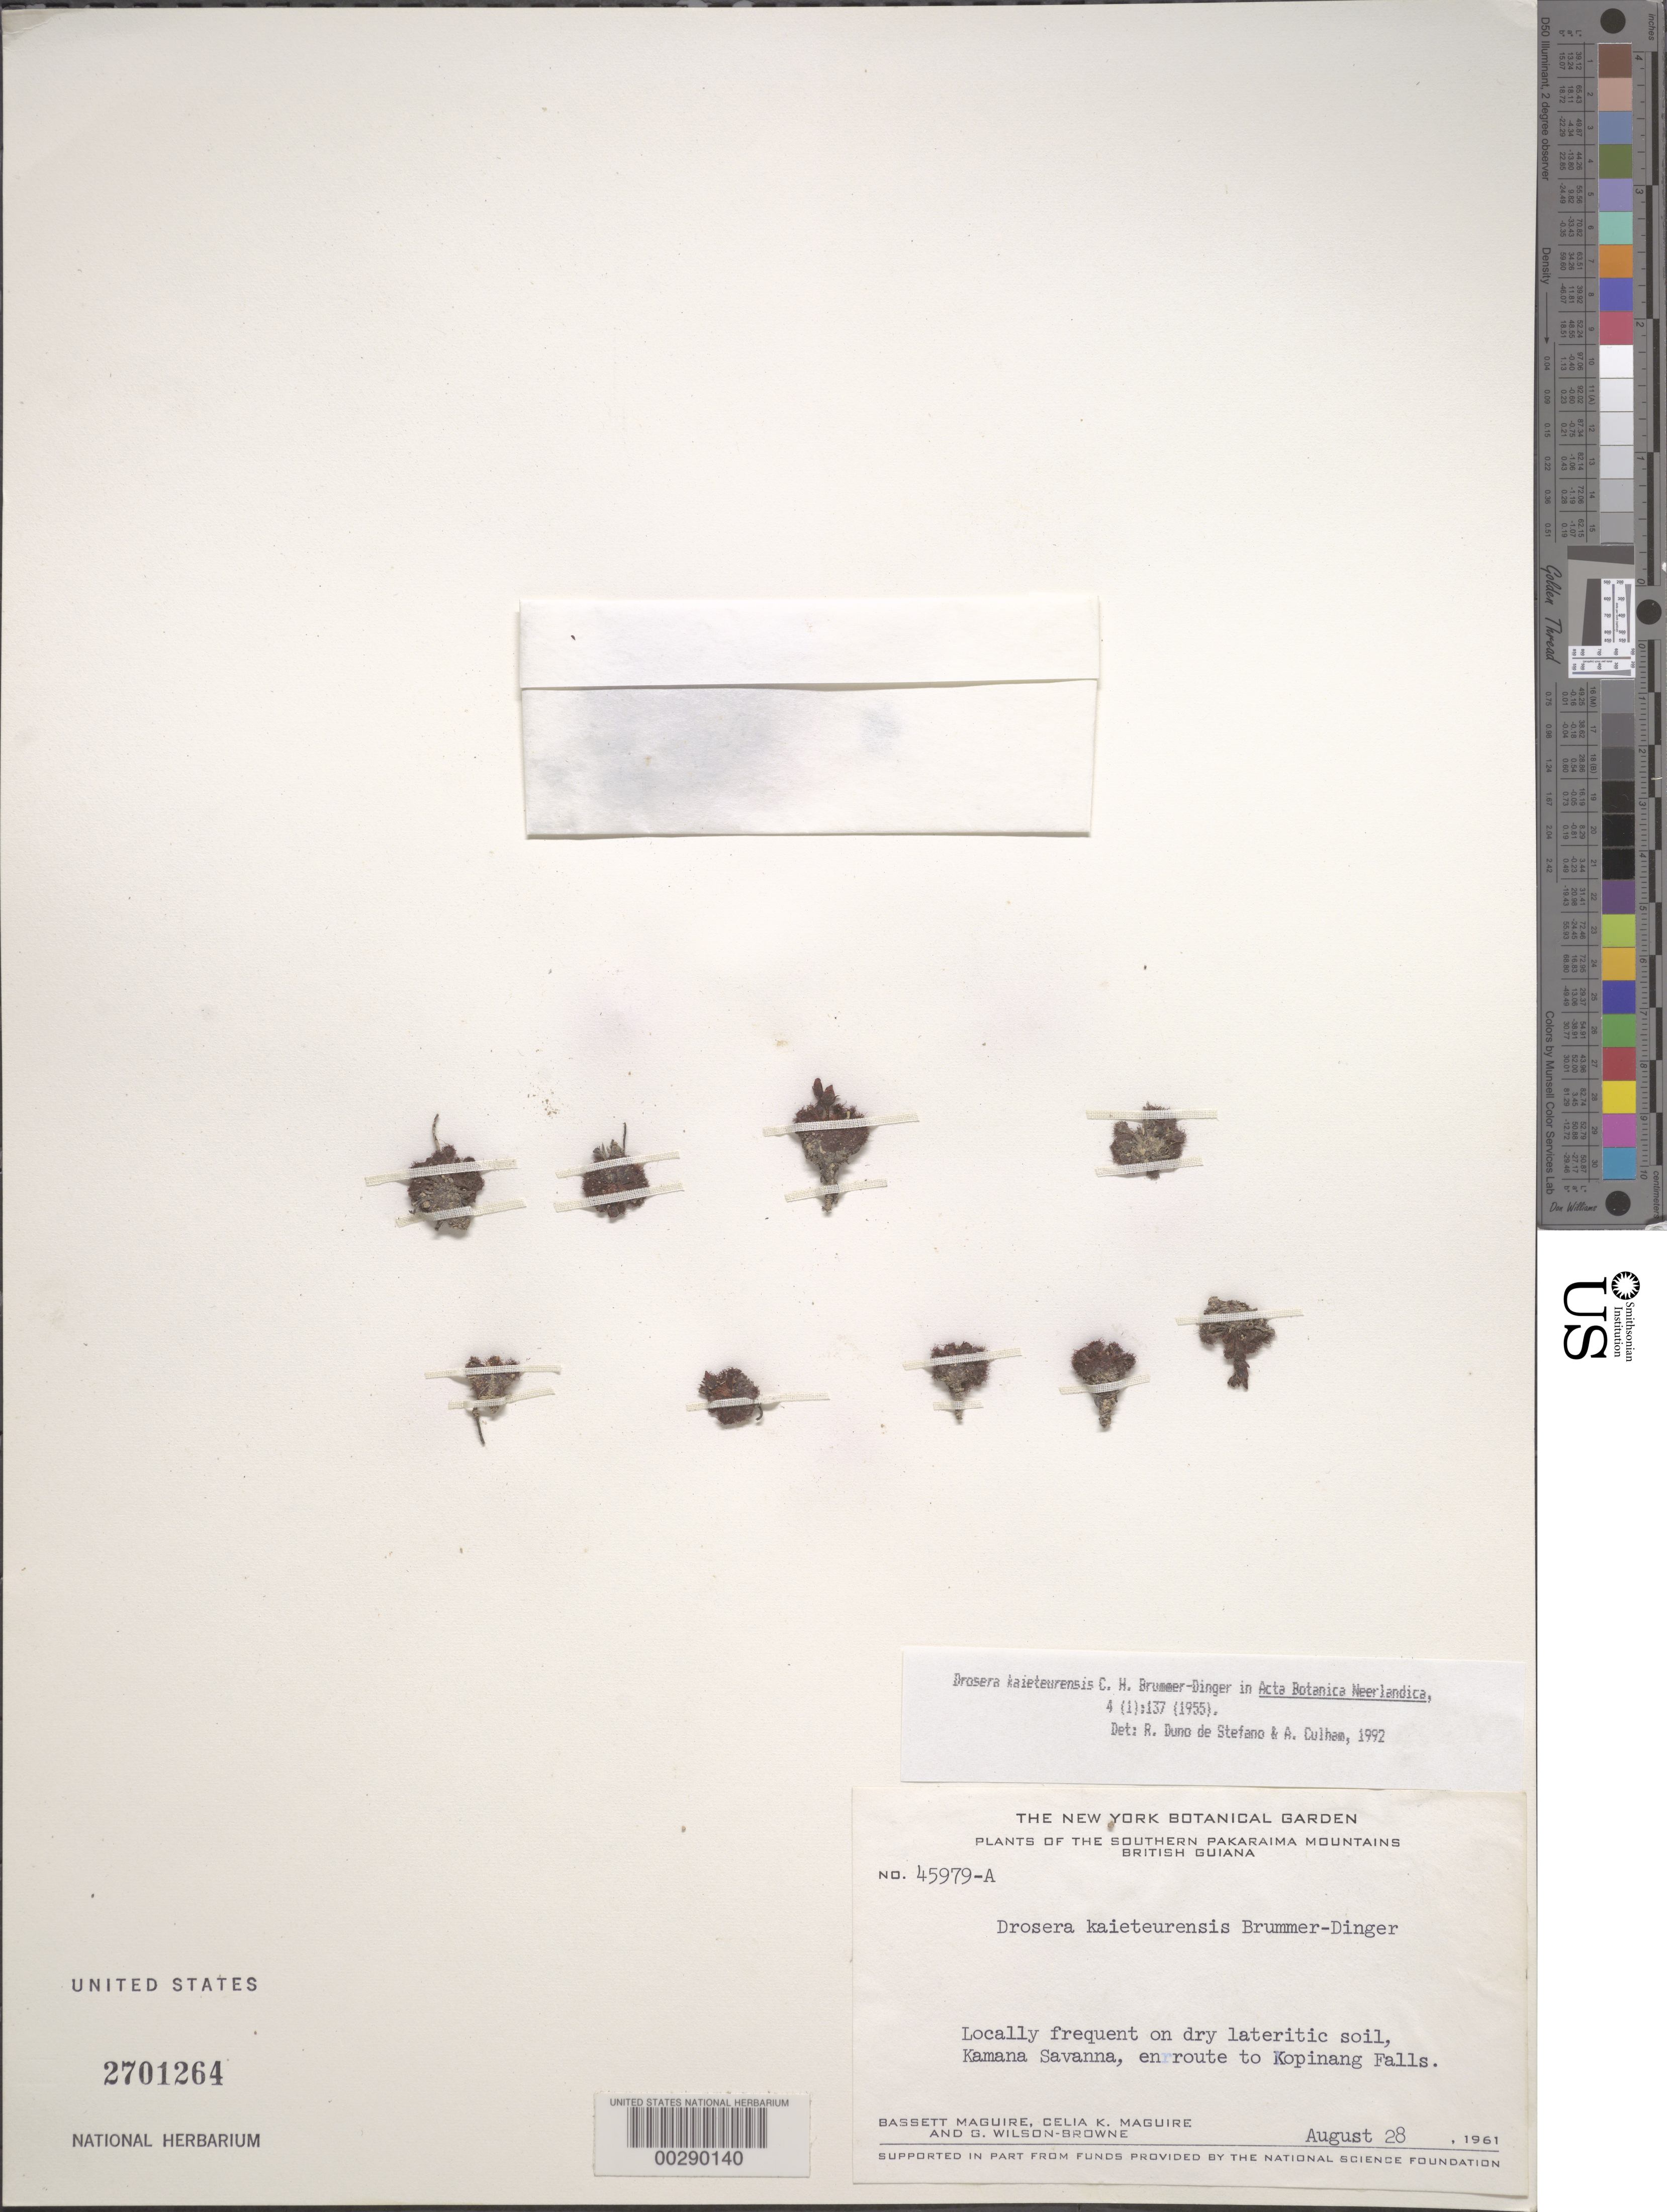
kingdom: Plantae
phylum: Tracheophyta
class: Magnoliopsida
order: Caryophyllales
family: Droseraceae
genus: Drosera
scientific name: Drosera kaieteurensis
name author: Brumm.-Ding.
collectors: B. Maguire, C. K. Maguire & G. Wilson-Browne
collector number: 45979-a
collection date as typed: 28 Aug 1961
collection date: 1961-08-28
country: Guyana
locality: Southern pakaraima mts., kamana savanna, en route to kopinang falls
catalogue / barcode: US 2701264